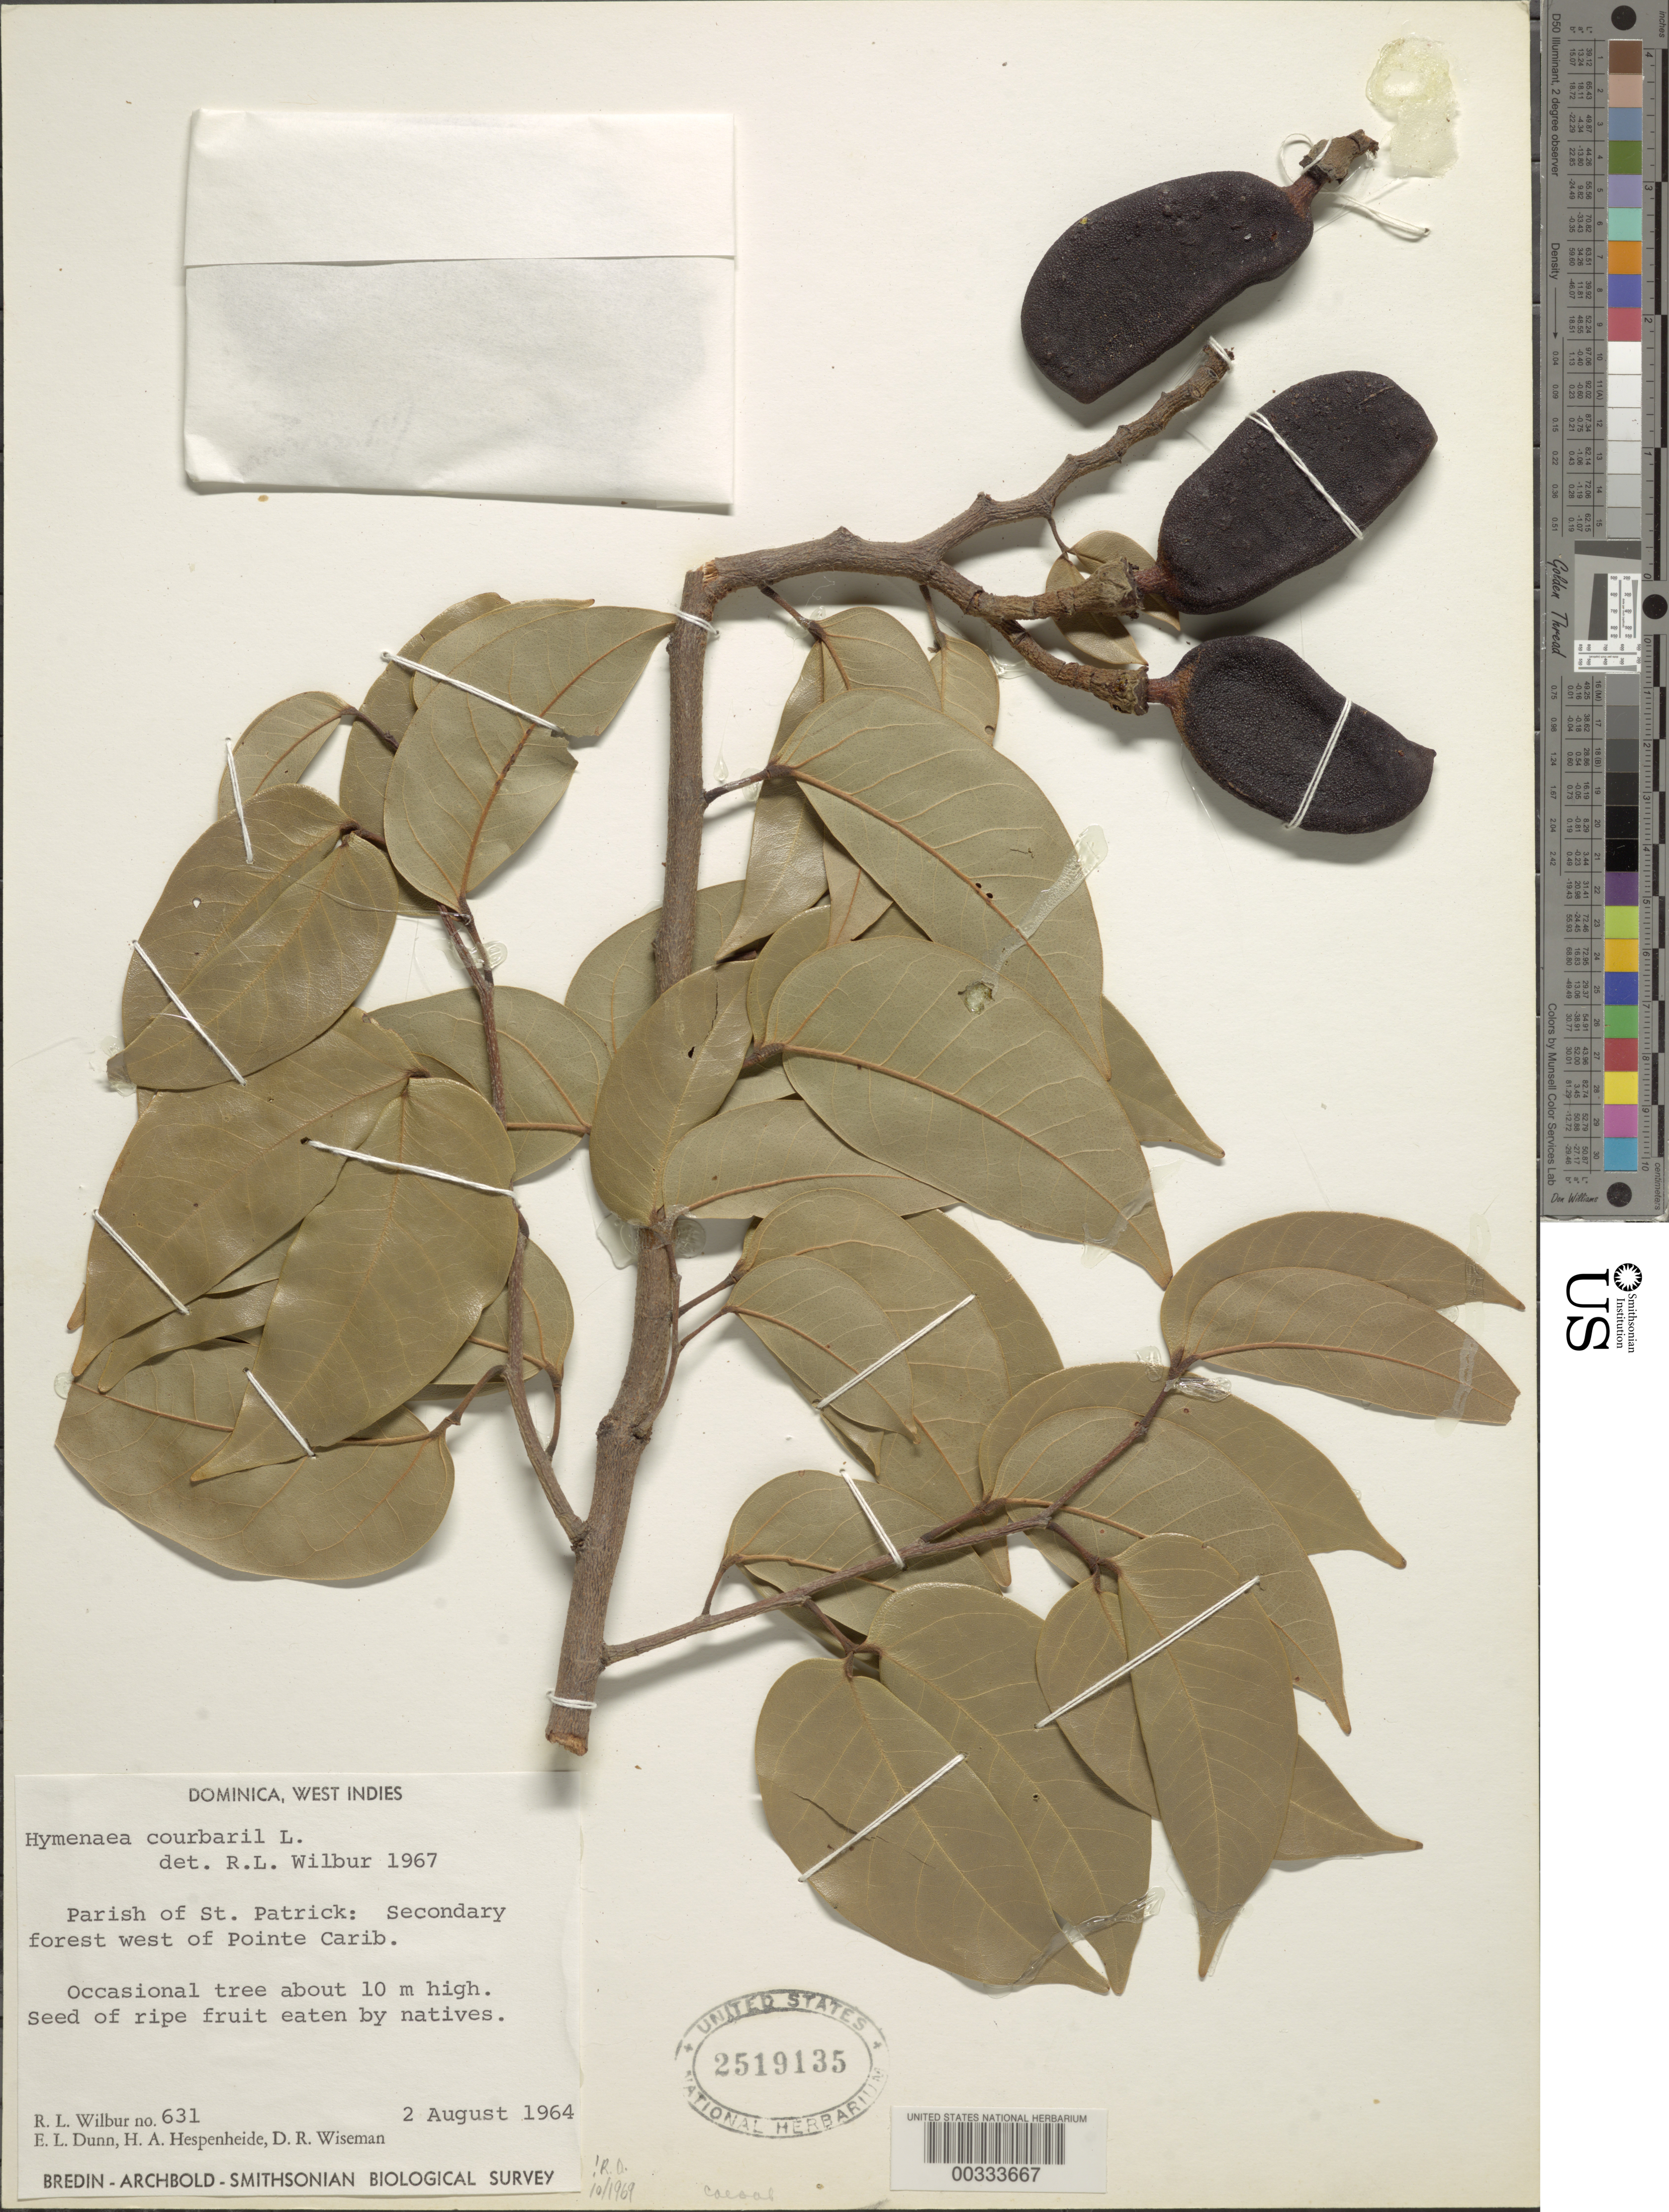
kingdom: Plantae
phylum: Tracheophyta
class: Magnoliopsida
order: Fabales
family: Fabaceae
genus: Hymenaea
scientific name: Hymenaea courbaril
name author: L.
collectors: R. L. Wilbur, E. Dunn, H. A. Hespenheide & D. R. Wiseman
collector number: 631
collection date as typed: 02 Aug 1964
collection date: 1964-08-02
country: Dominica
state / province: St. Patrick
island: Dominica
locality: W of pointe carib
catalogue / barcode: US 2519135